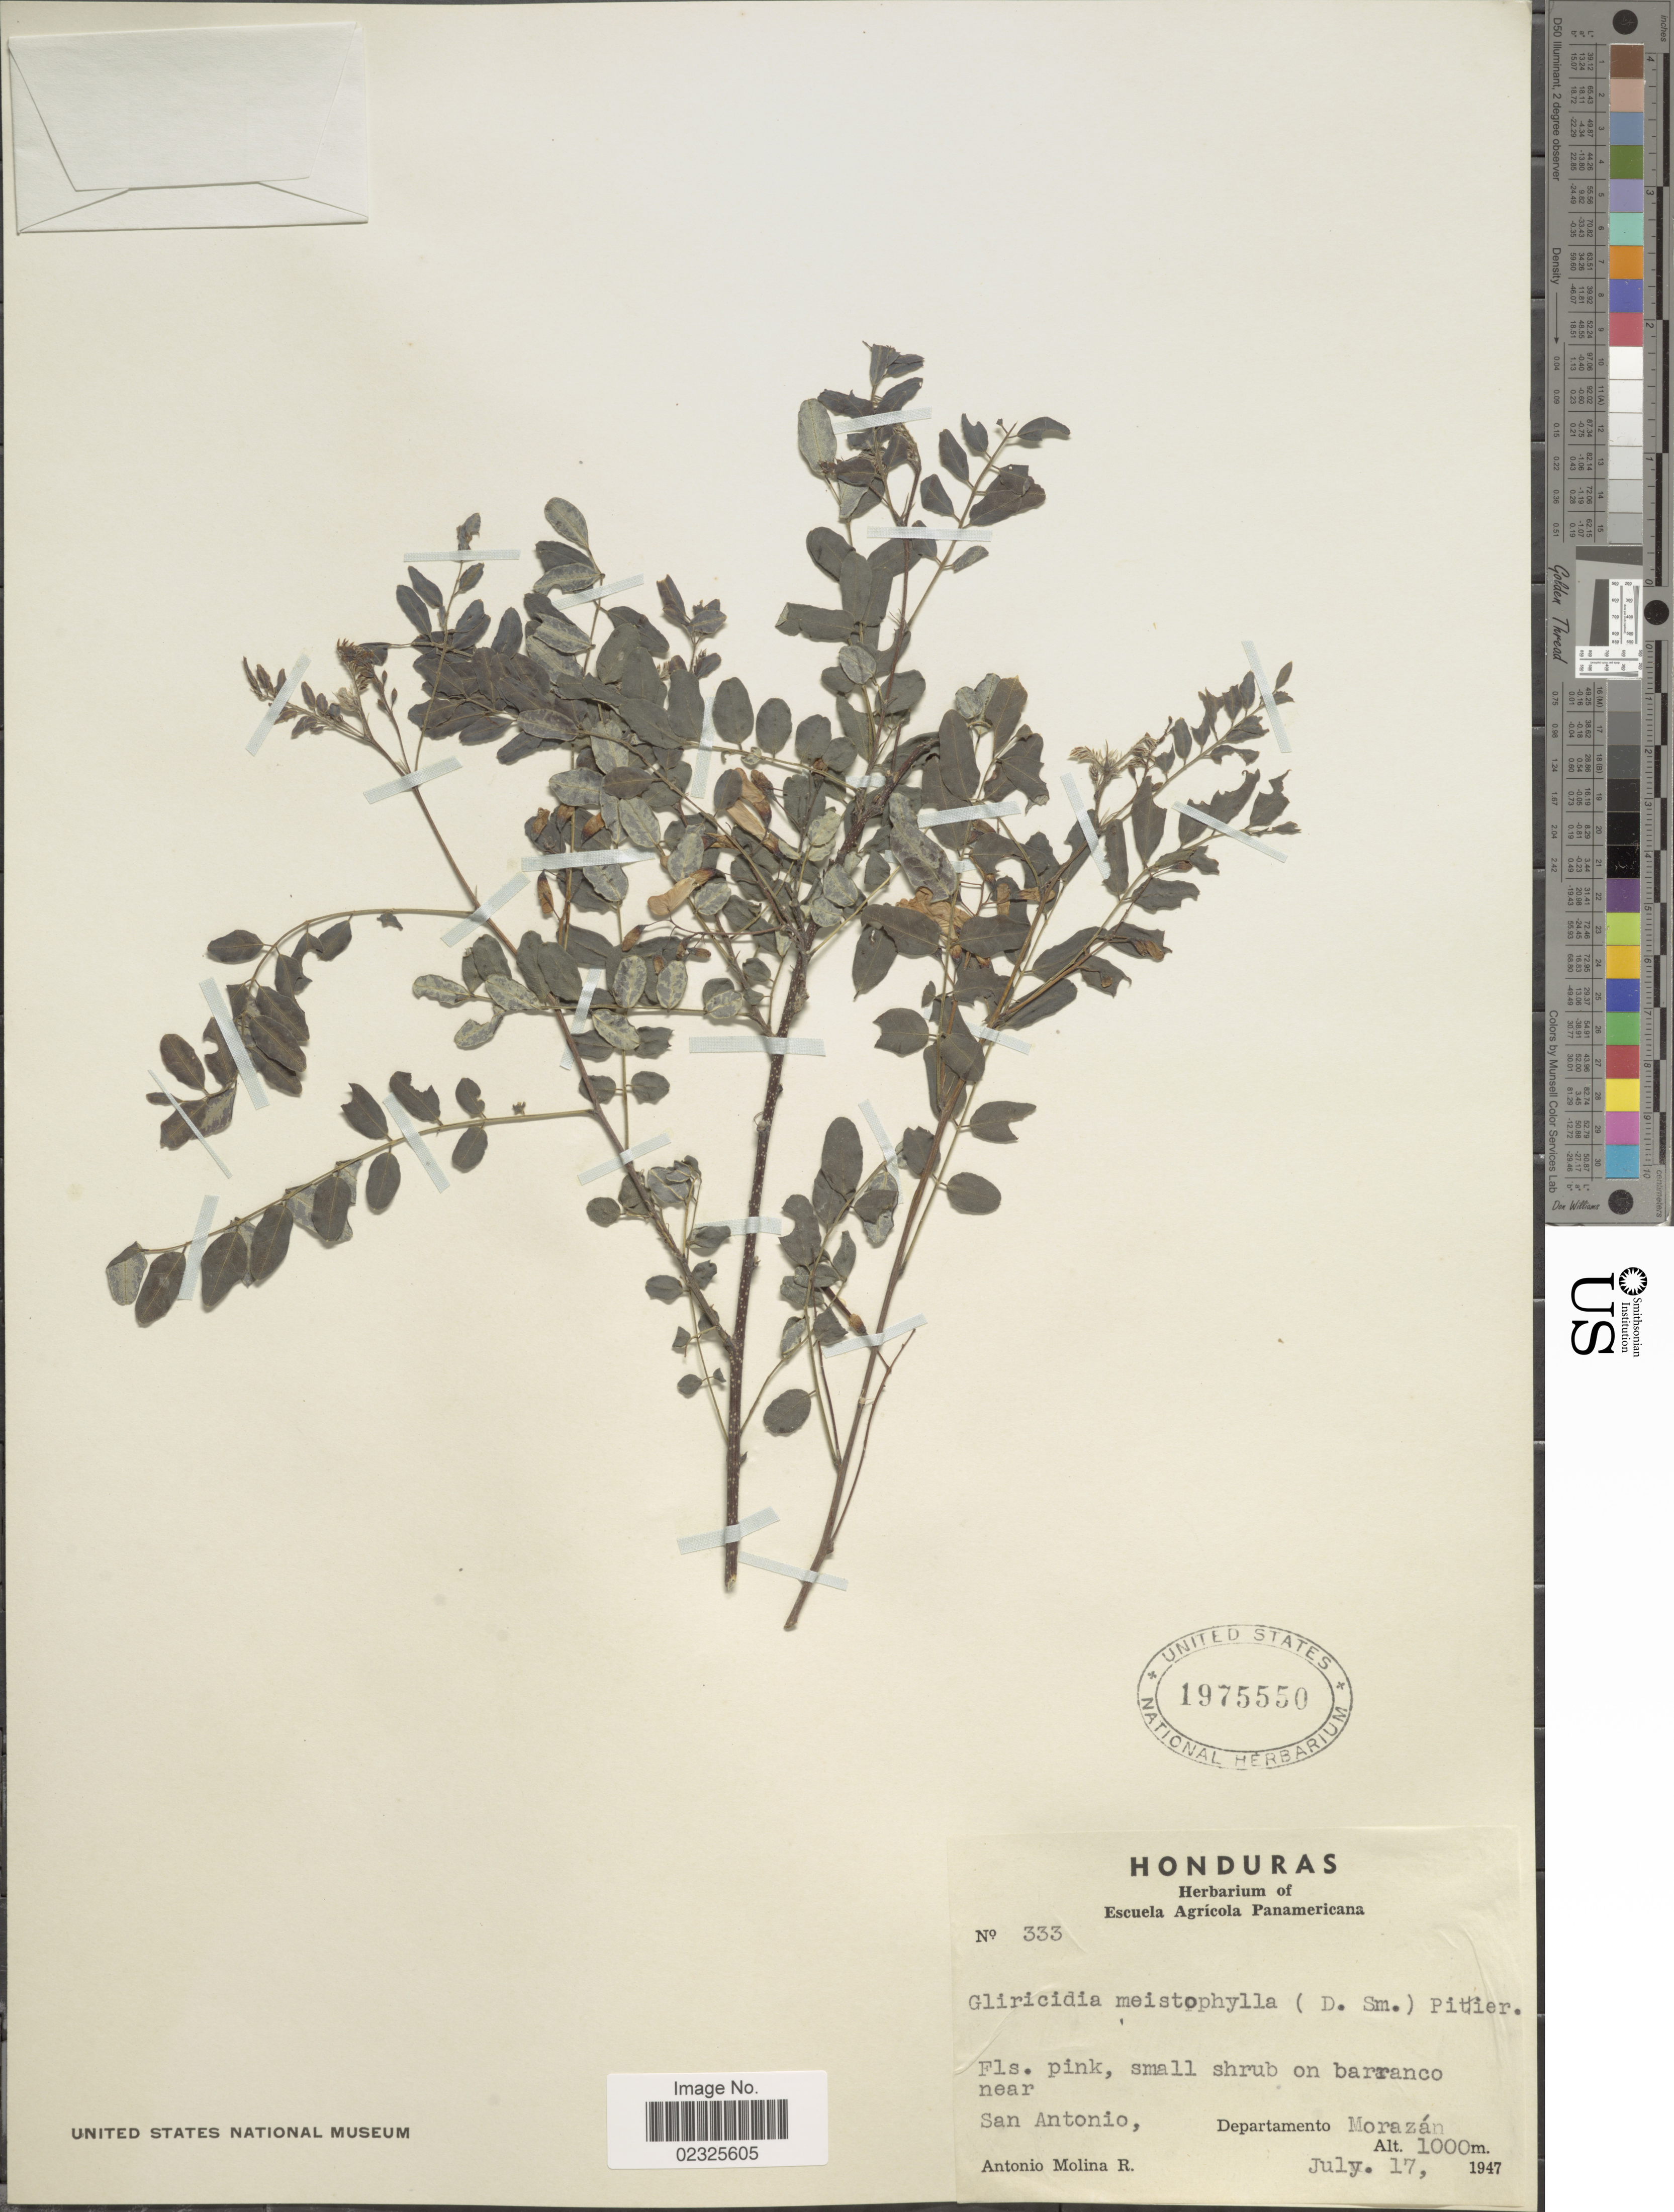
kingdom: Plantae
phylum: Tracheophyta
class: Magnoliopsida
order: Fabales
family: Fabaceae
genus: Gliricidia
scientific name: Gliricidia meistophylla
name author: (Donn. Sm.) Pittier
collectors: A. Molina R.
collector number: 333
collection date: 1947-07-17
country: Honduras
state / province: Fco. Morazán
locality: On barranco near San Antonio, Departamento Morazán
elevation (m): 1000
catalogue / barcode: US 1975550